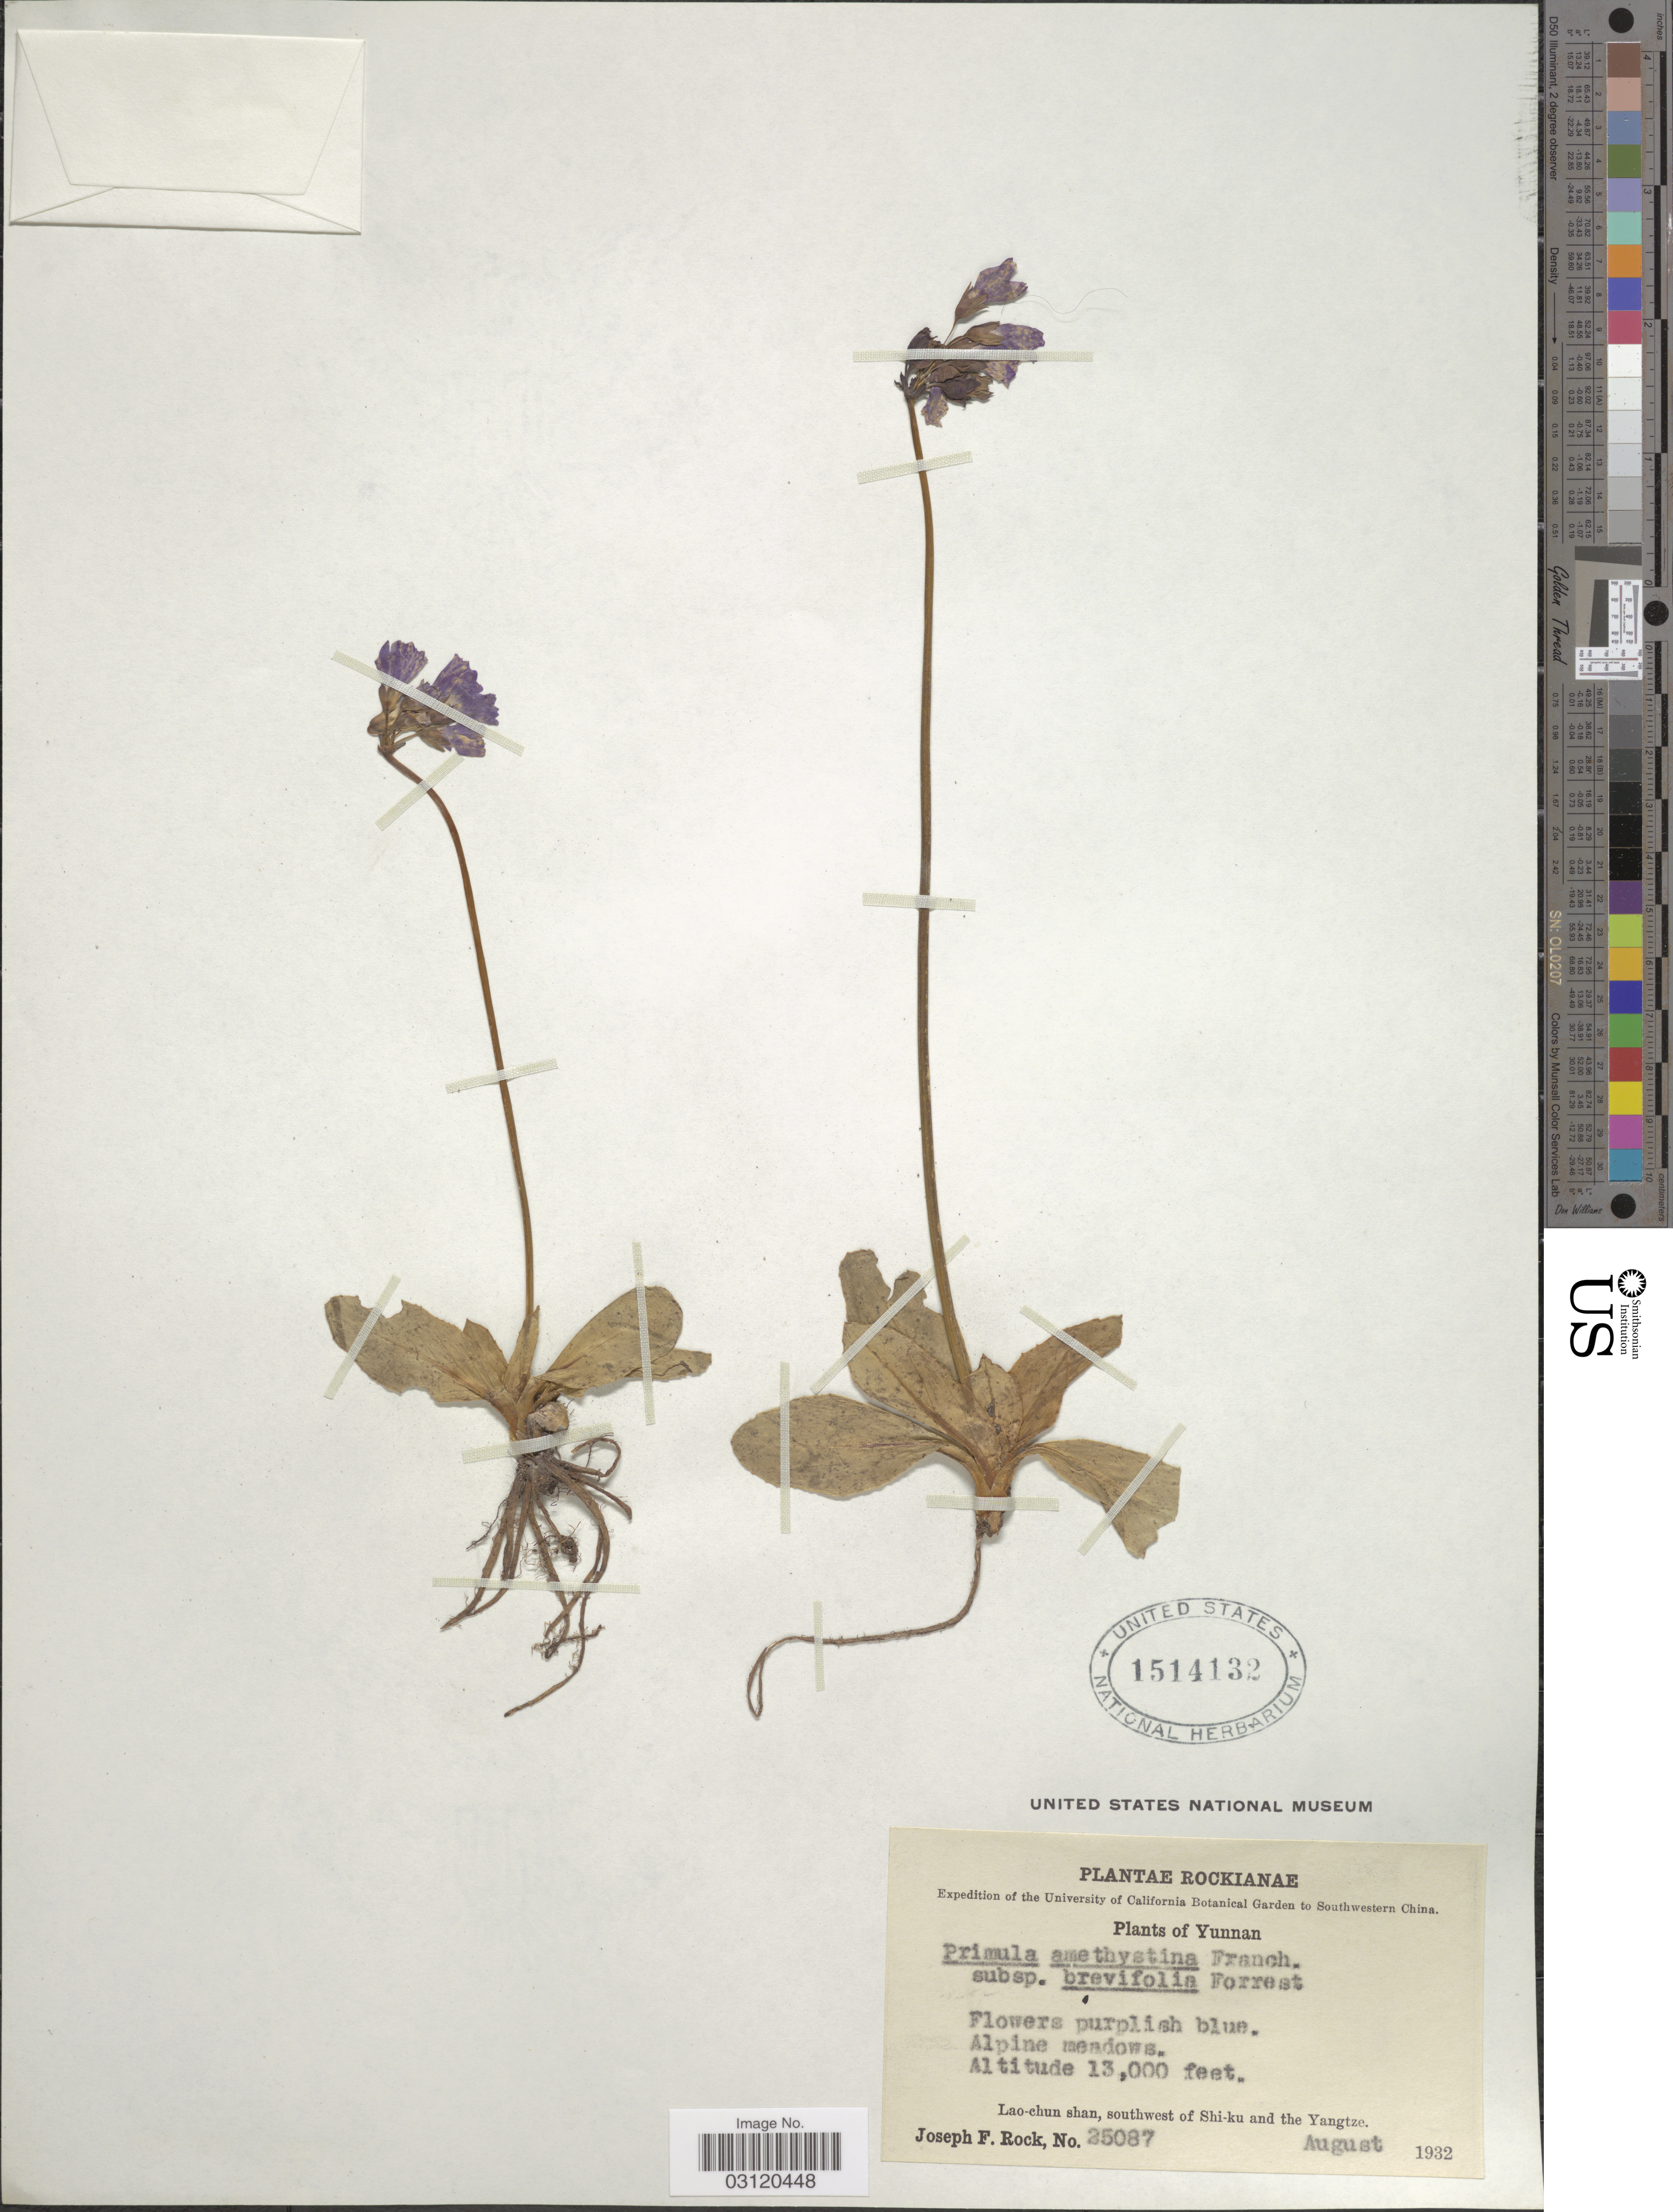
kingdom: Plantae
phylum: Tracheophyta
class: Magnoliopsida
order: Ericales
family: Primulaceae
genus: Primula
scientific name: Primula amethystina subsp. brevifolia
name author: (Forrest) W.W. Sm. & Forrest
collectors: J. F. Rock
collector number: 25087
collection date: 1932-08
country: China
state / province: Yunnan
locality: Southwestern China. Lao-chun shan, southwest of Shi-ku and the Yangtze.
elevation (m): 3962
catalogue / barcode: US 1514132